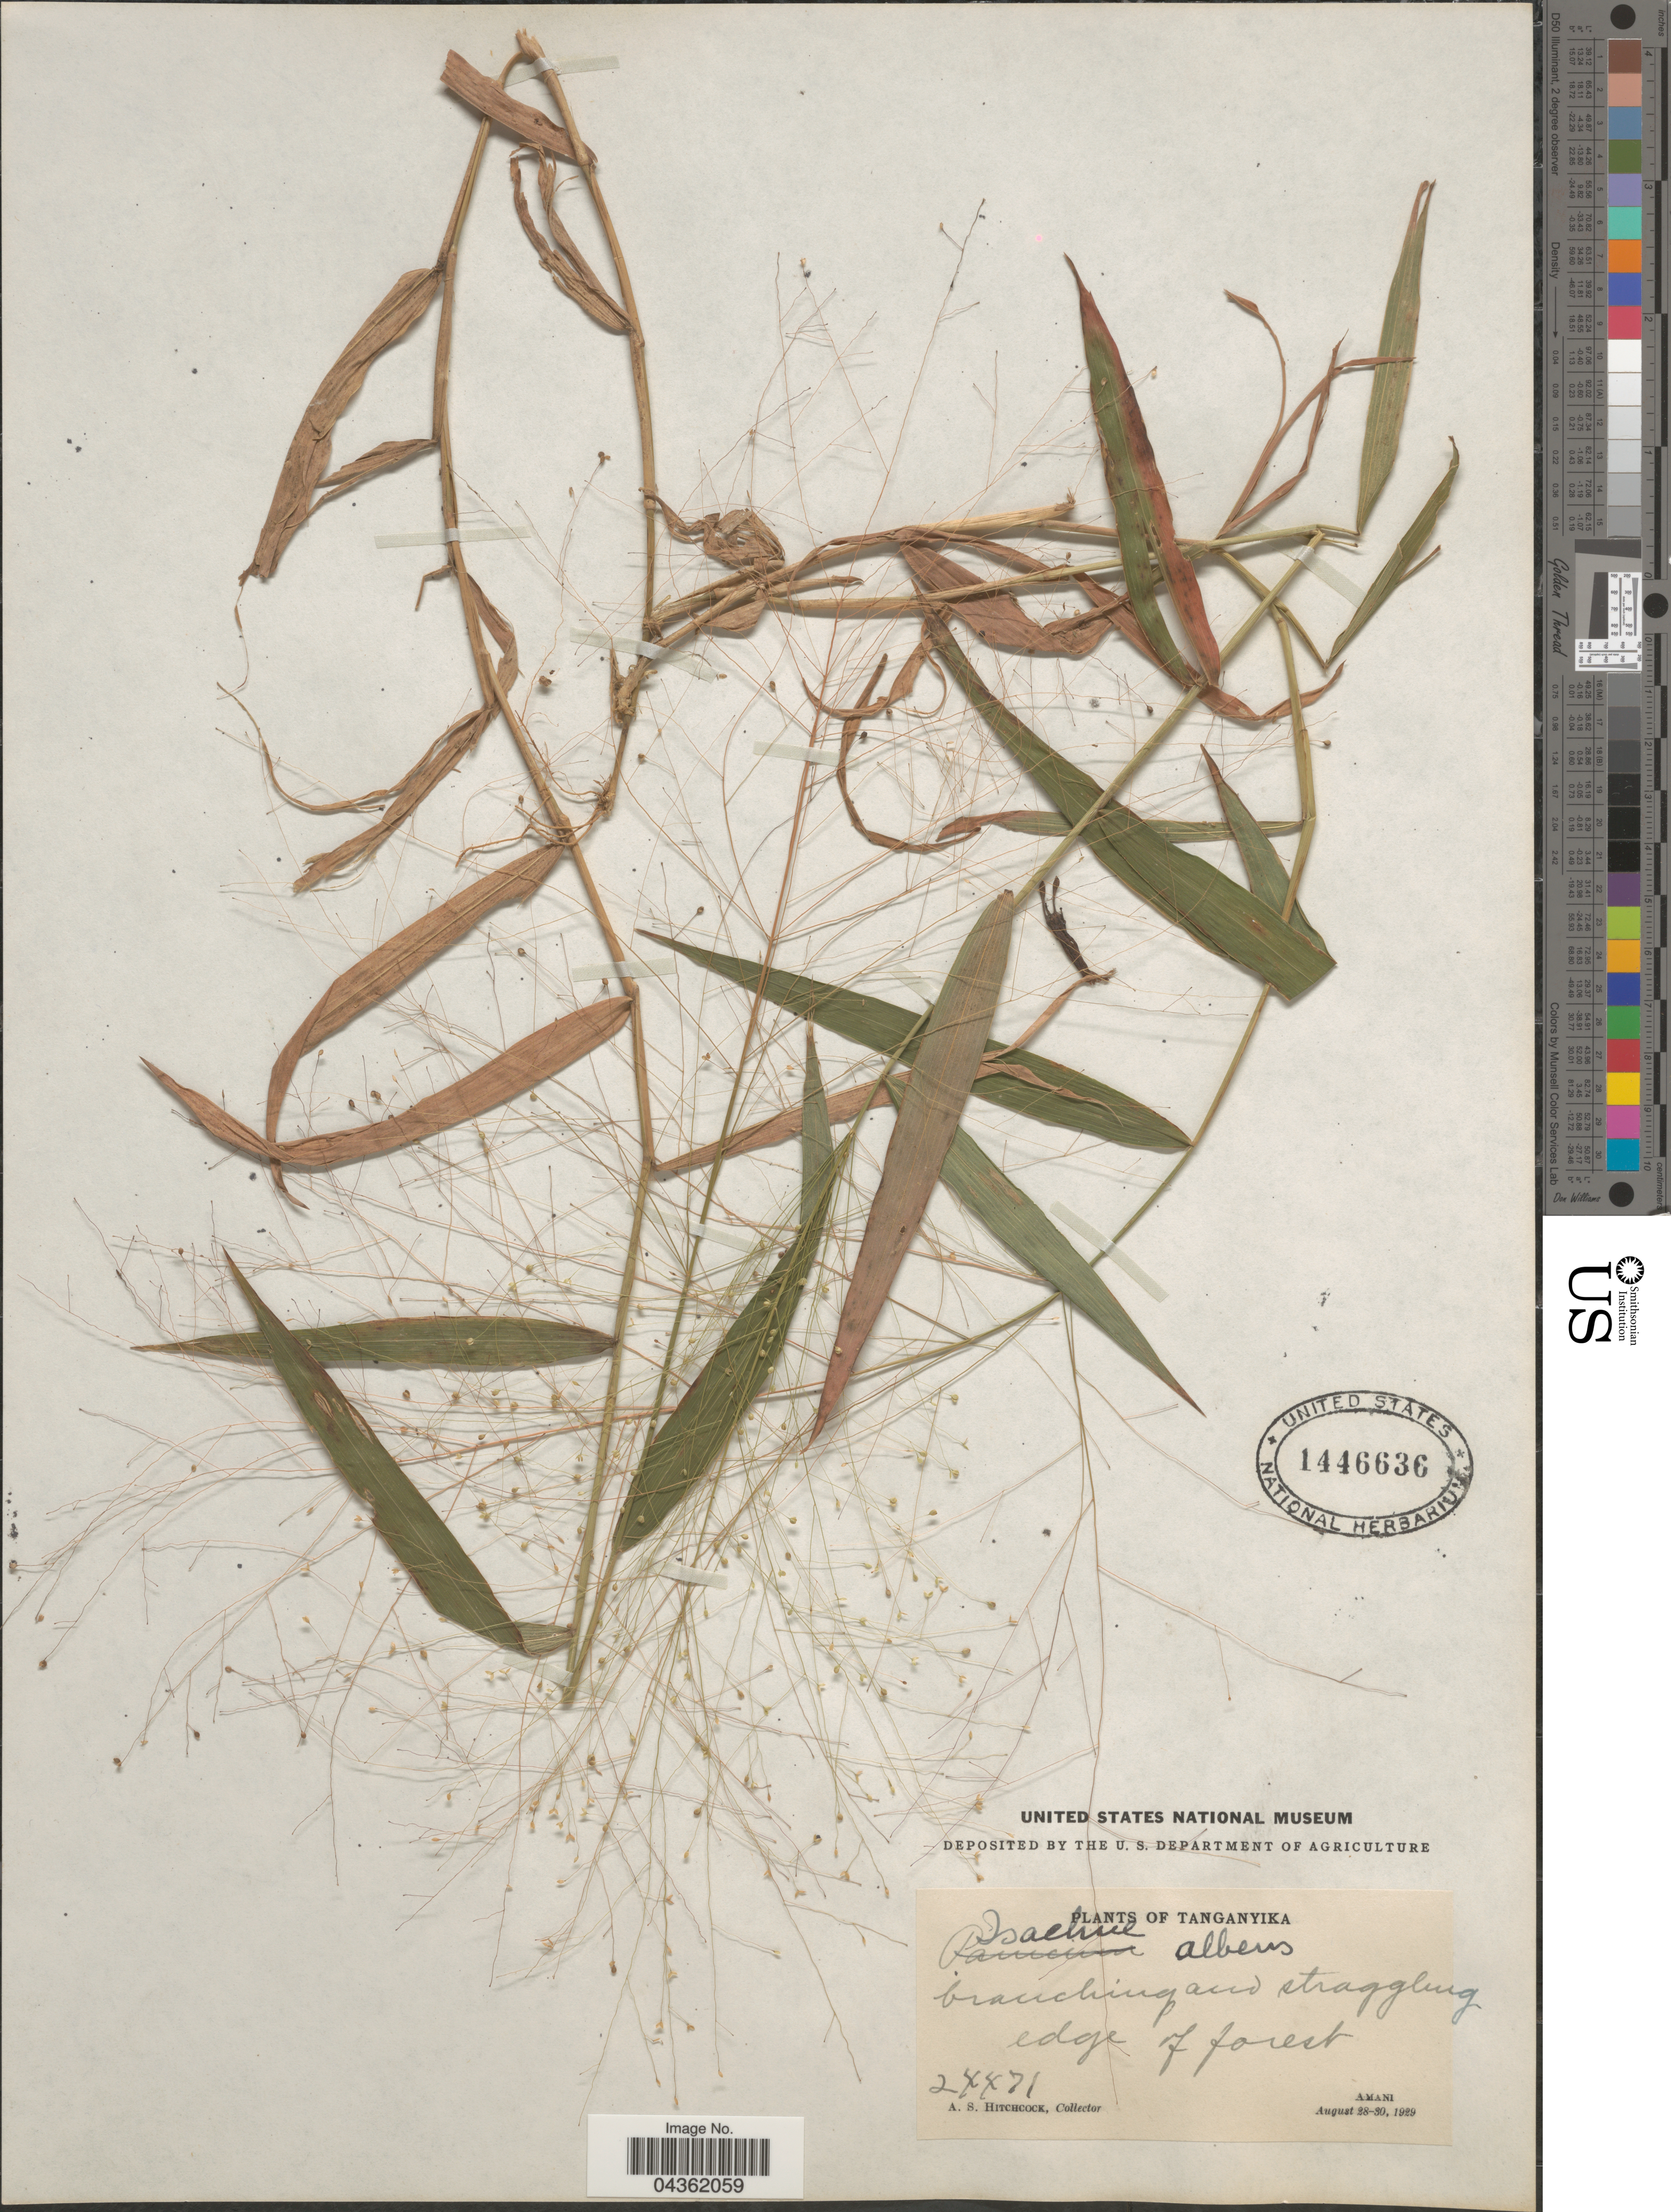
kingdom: Plantae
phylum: Tracheophyta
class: Liliopsida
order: Poales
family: Poaceae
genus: Isachne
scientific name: Isachne mauritiana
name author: Kunth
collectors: A. S. Hitchcock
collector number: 24471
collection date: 1929-08-28/1929-08-30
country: Tanzania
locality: Tanganyika. Amani.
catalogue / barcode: US 1446636